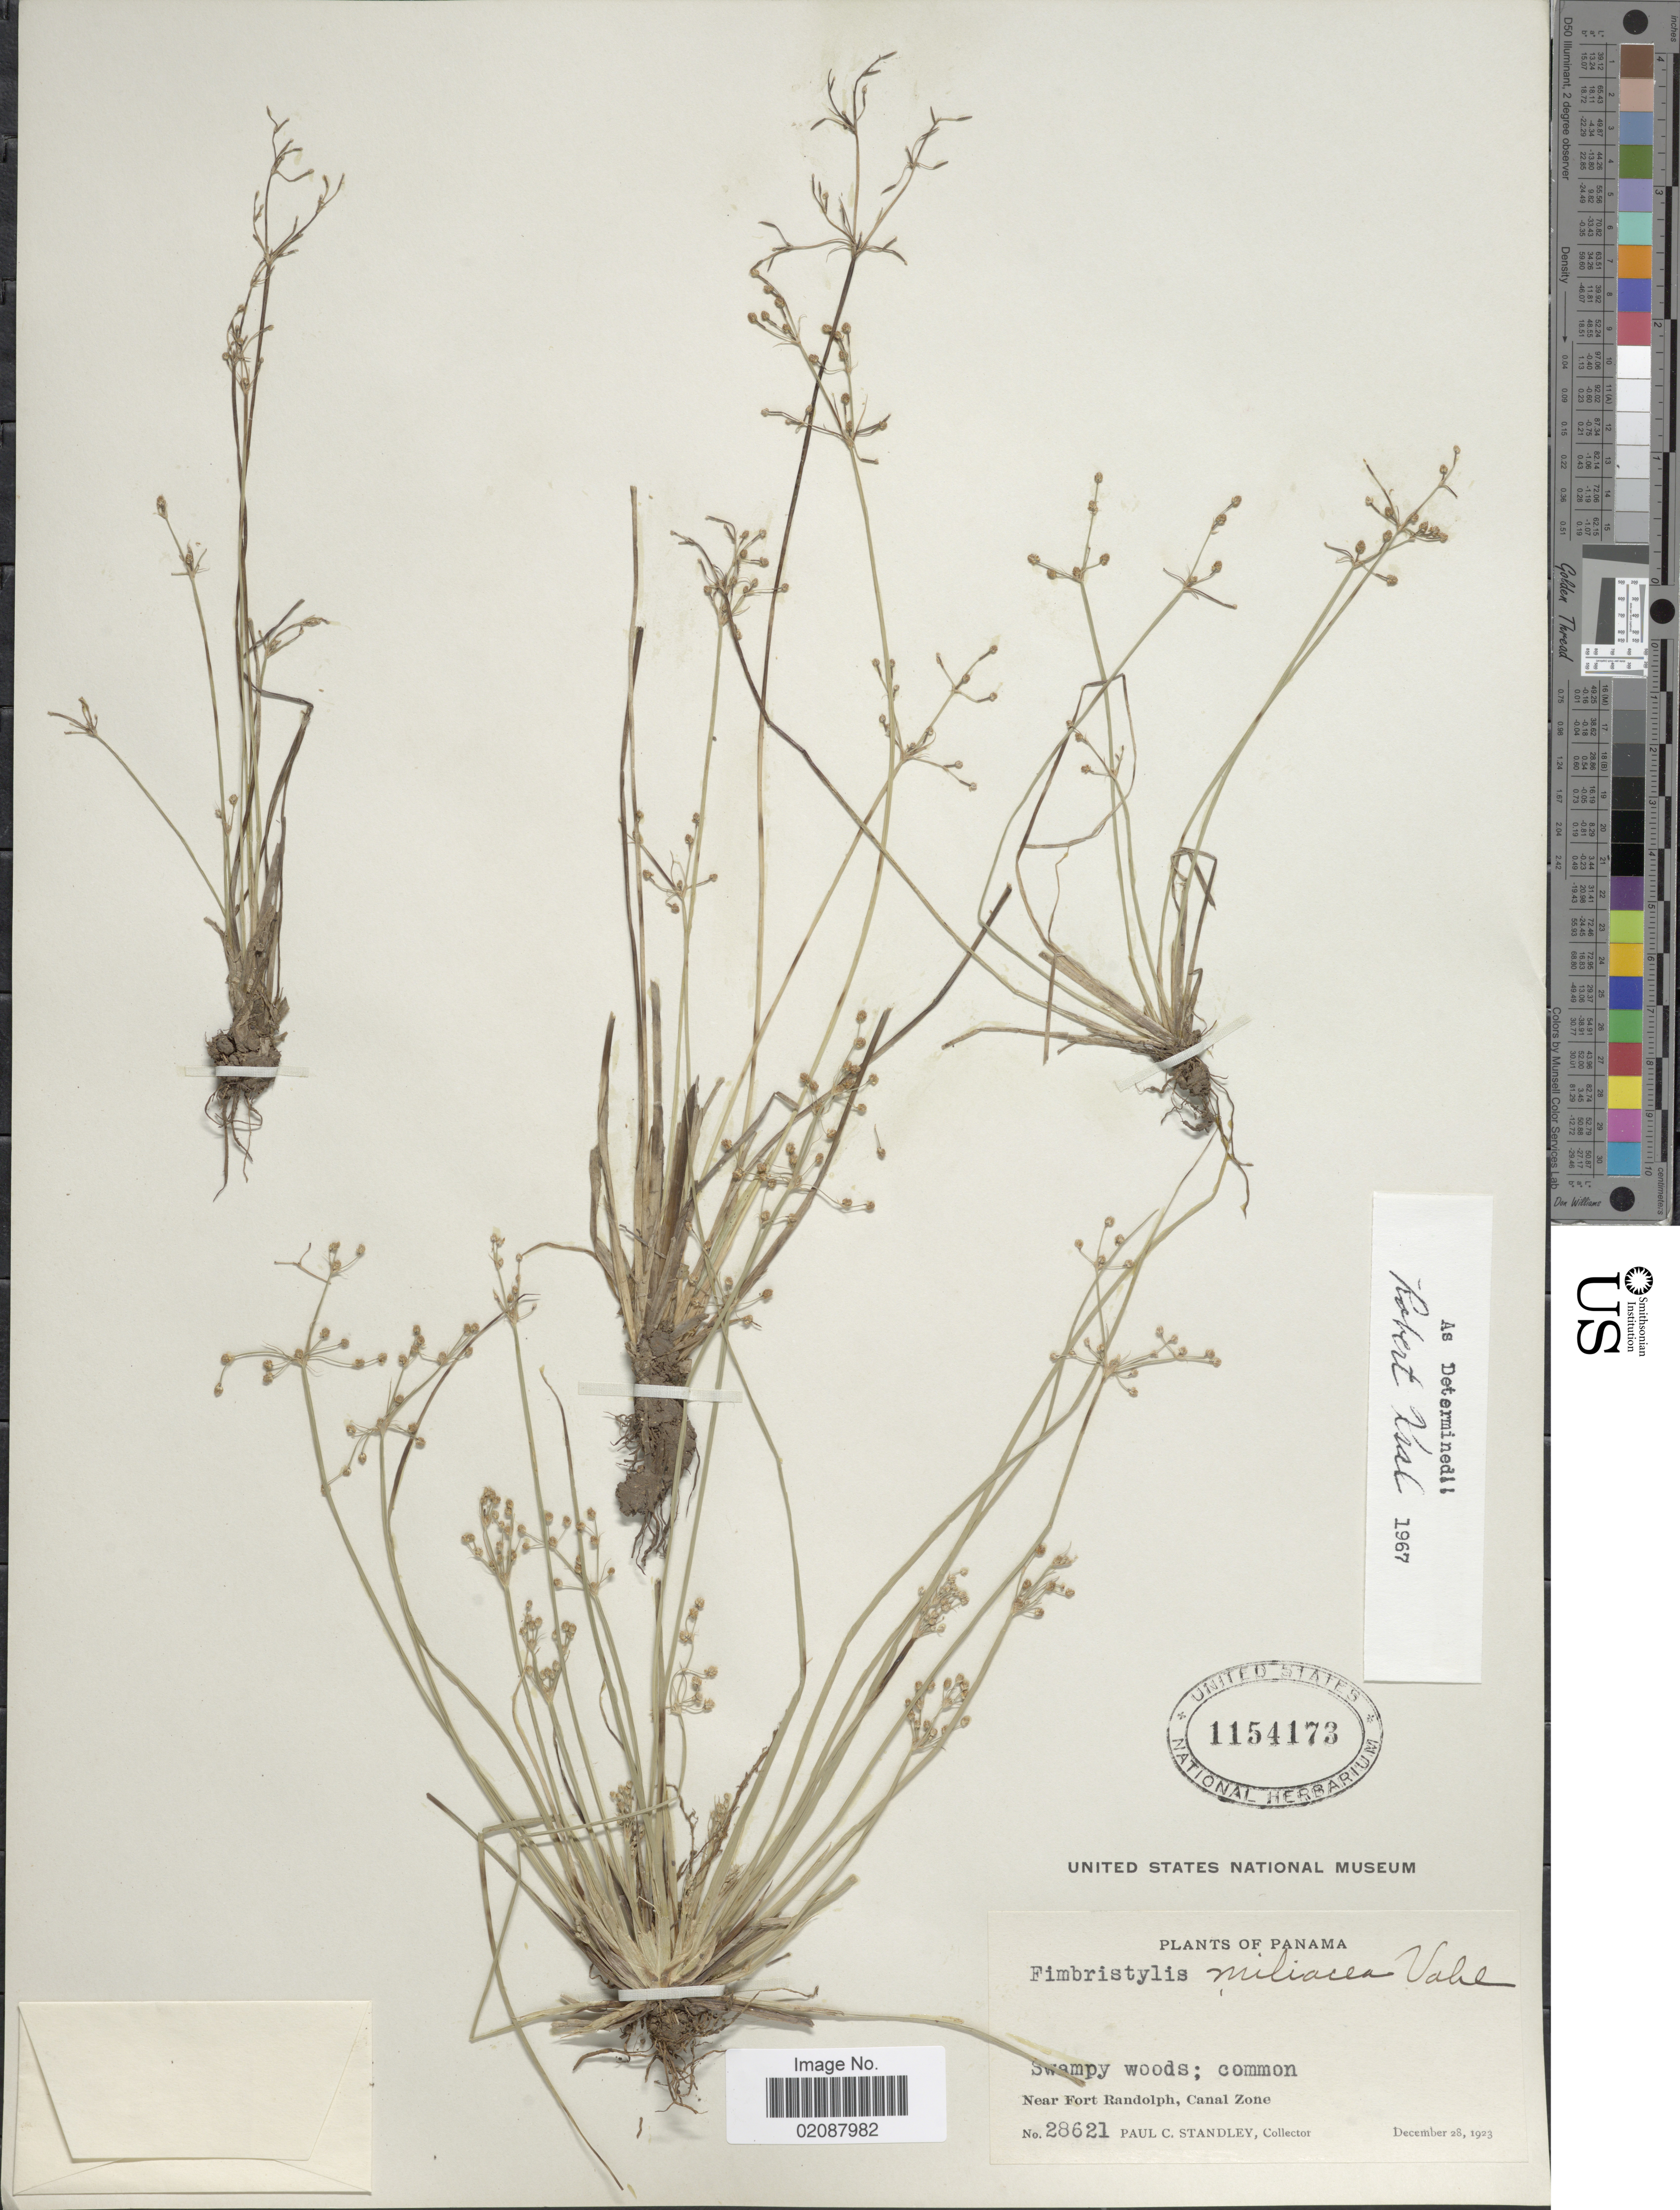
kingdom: Plantae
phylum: Tracheophyta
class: Liliopsida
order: Poales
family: Cyperaceae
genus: Fimbristylis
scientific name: Fimbristylis littoralis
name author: Gaudich.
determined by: Strong, M. T., (US), Smithsonian Institution - National Museum of Natural History (UNITED STATES)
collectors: P. C. Standley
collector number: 28621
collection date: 1923-12-28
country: Panama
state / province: Colón / Panamá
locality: Near Fort Randolph, Canal Zone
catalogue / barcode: US 1154173